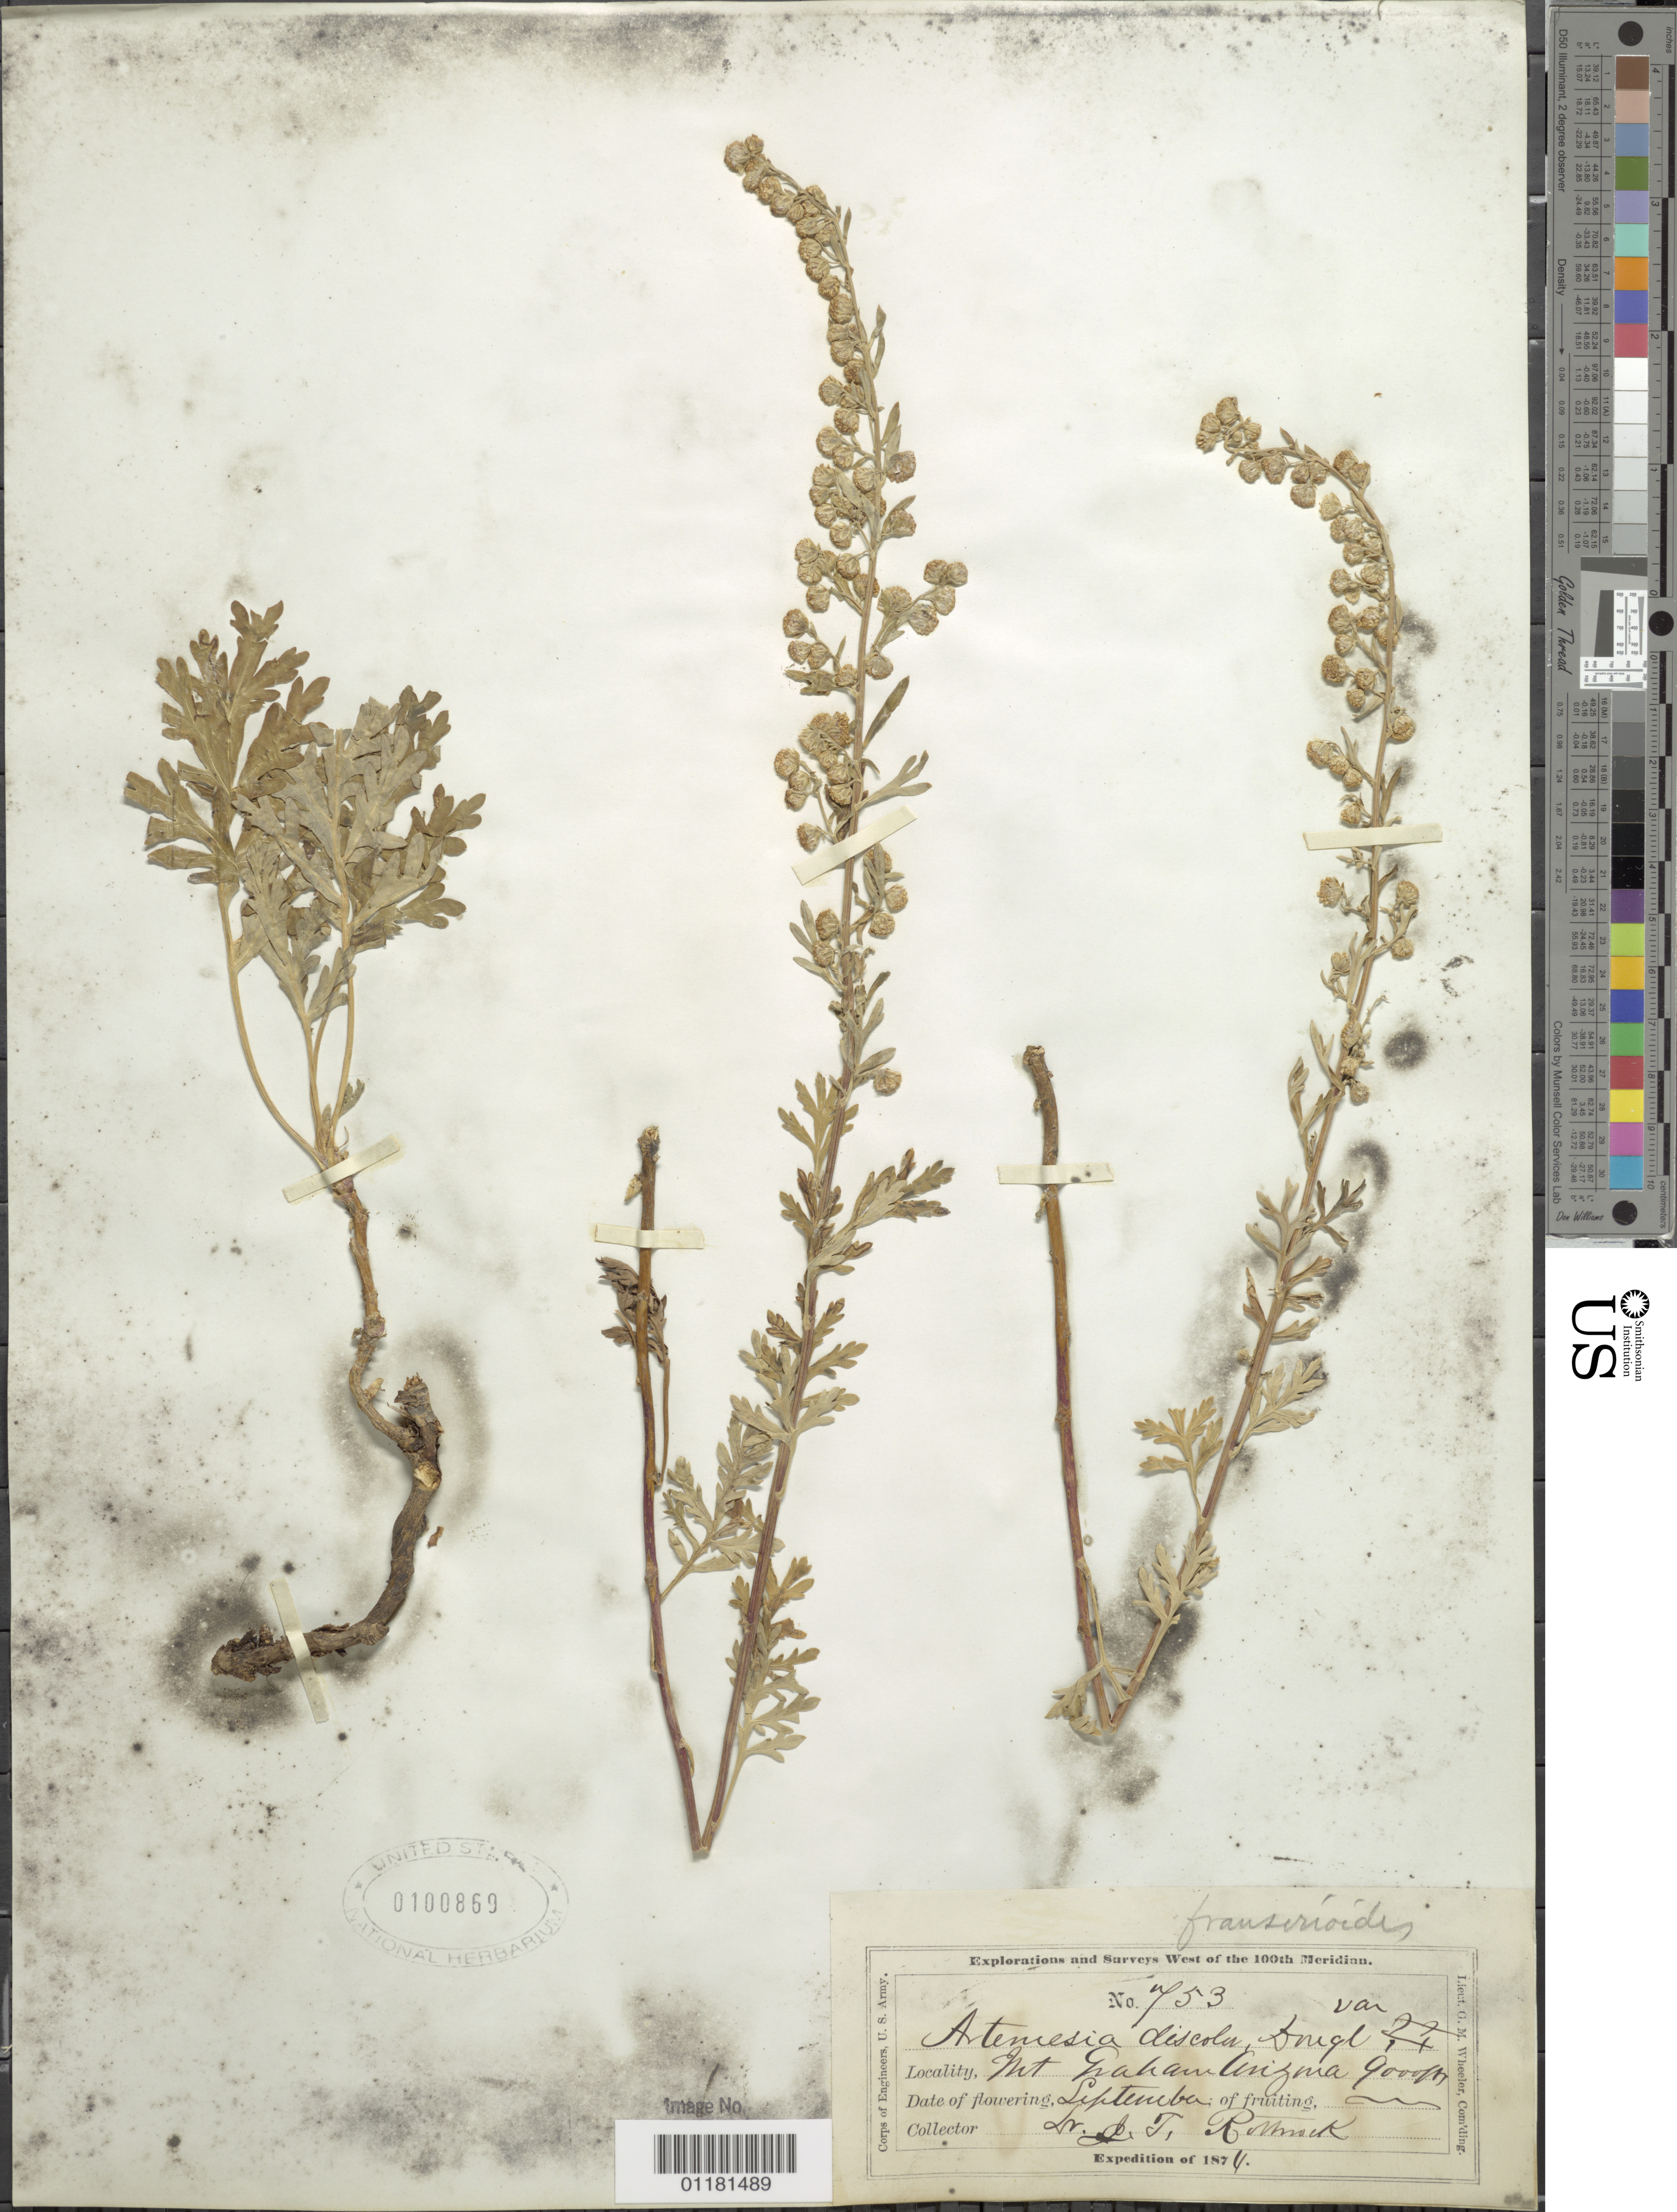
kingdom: Plantae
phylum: Tracheophyta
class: Magnoliopsida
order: Asterales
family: Asteraceae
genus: Artemisia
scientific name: Artemisia franserioides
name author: Greene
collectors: J. T. Rothrock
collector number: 753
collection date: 1874-09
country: United States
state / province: Arizona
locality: Mt. Graham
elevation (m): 2743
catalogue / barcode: US 100869